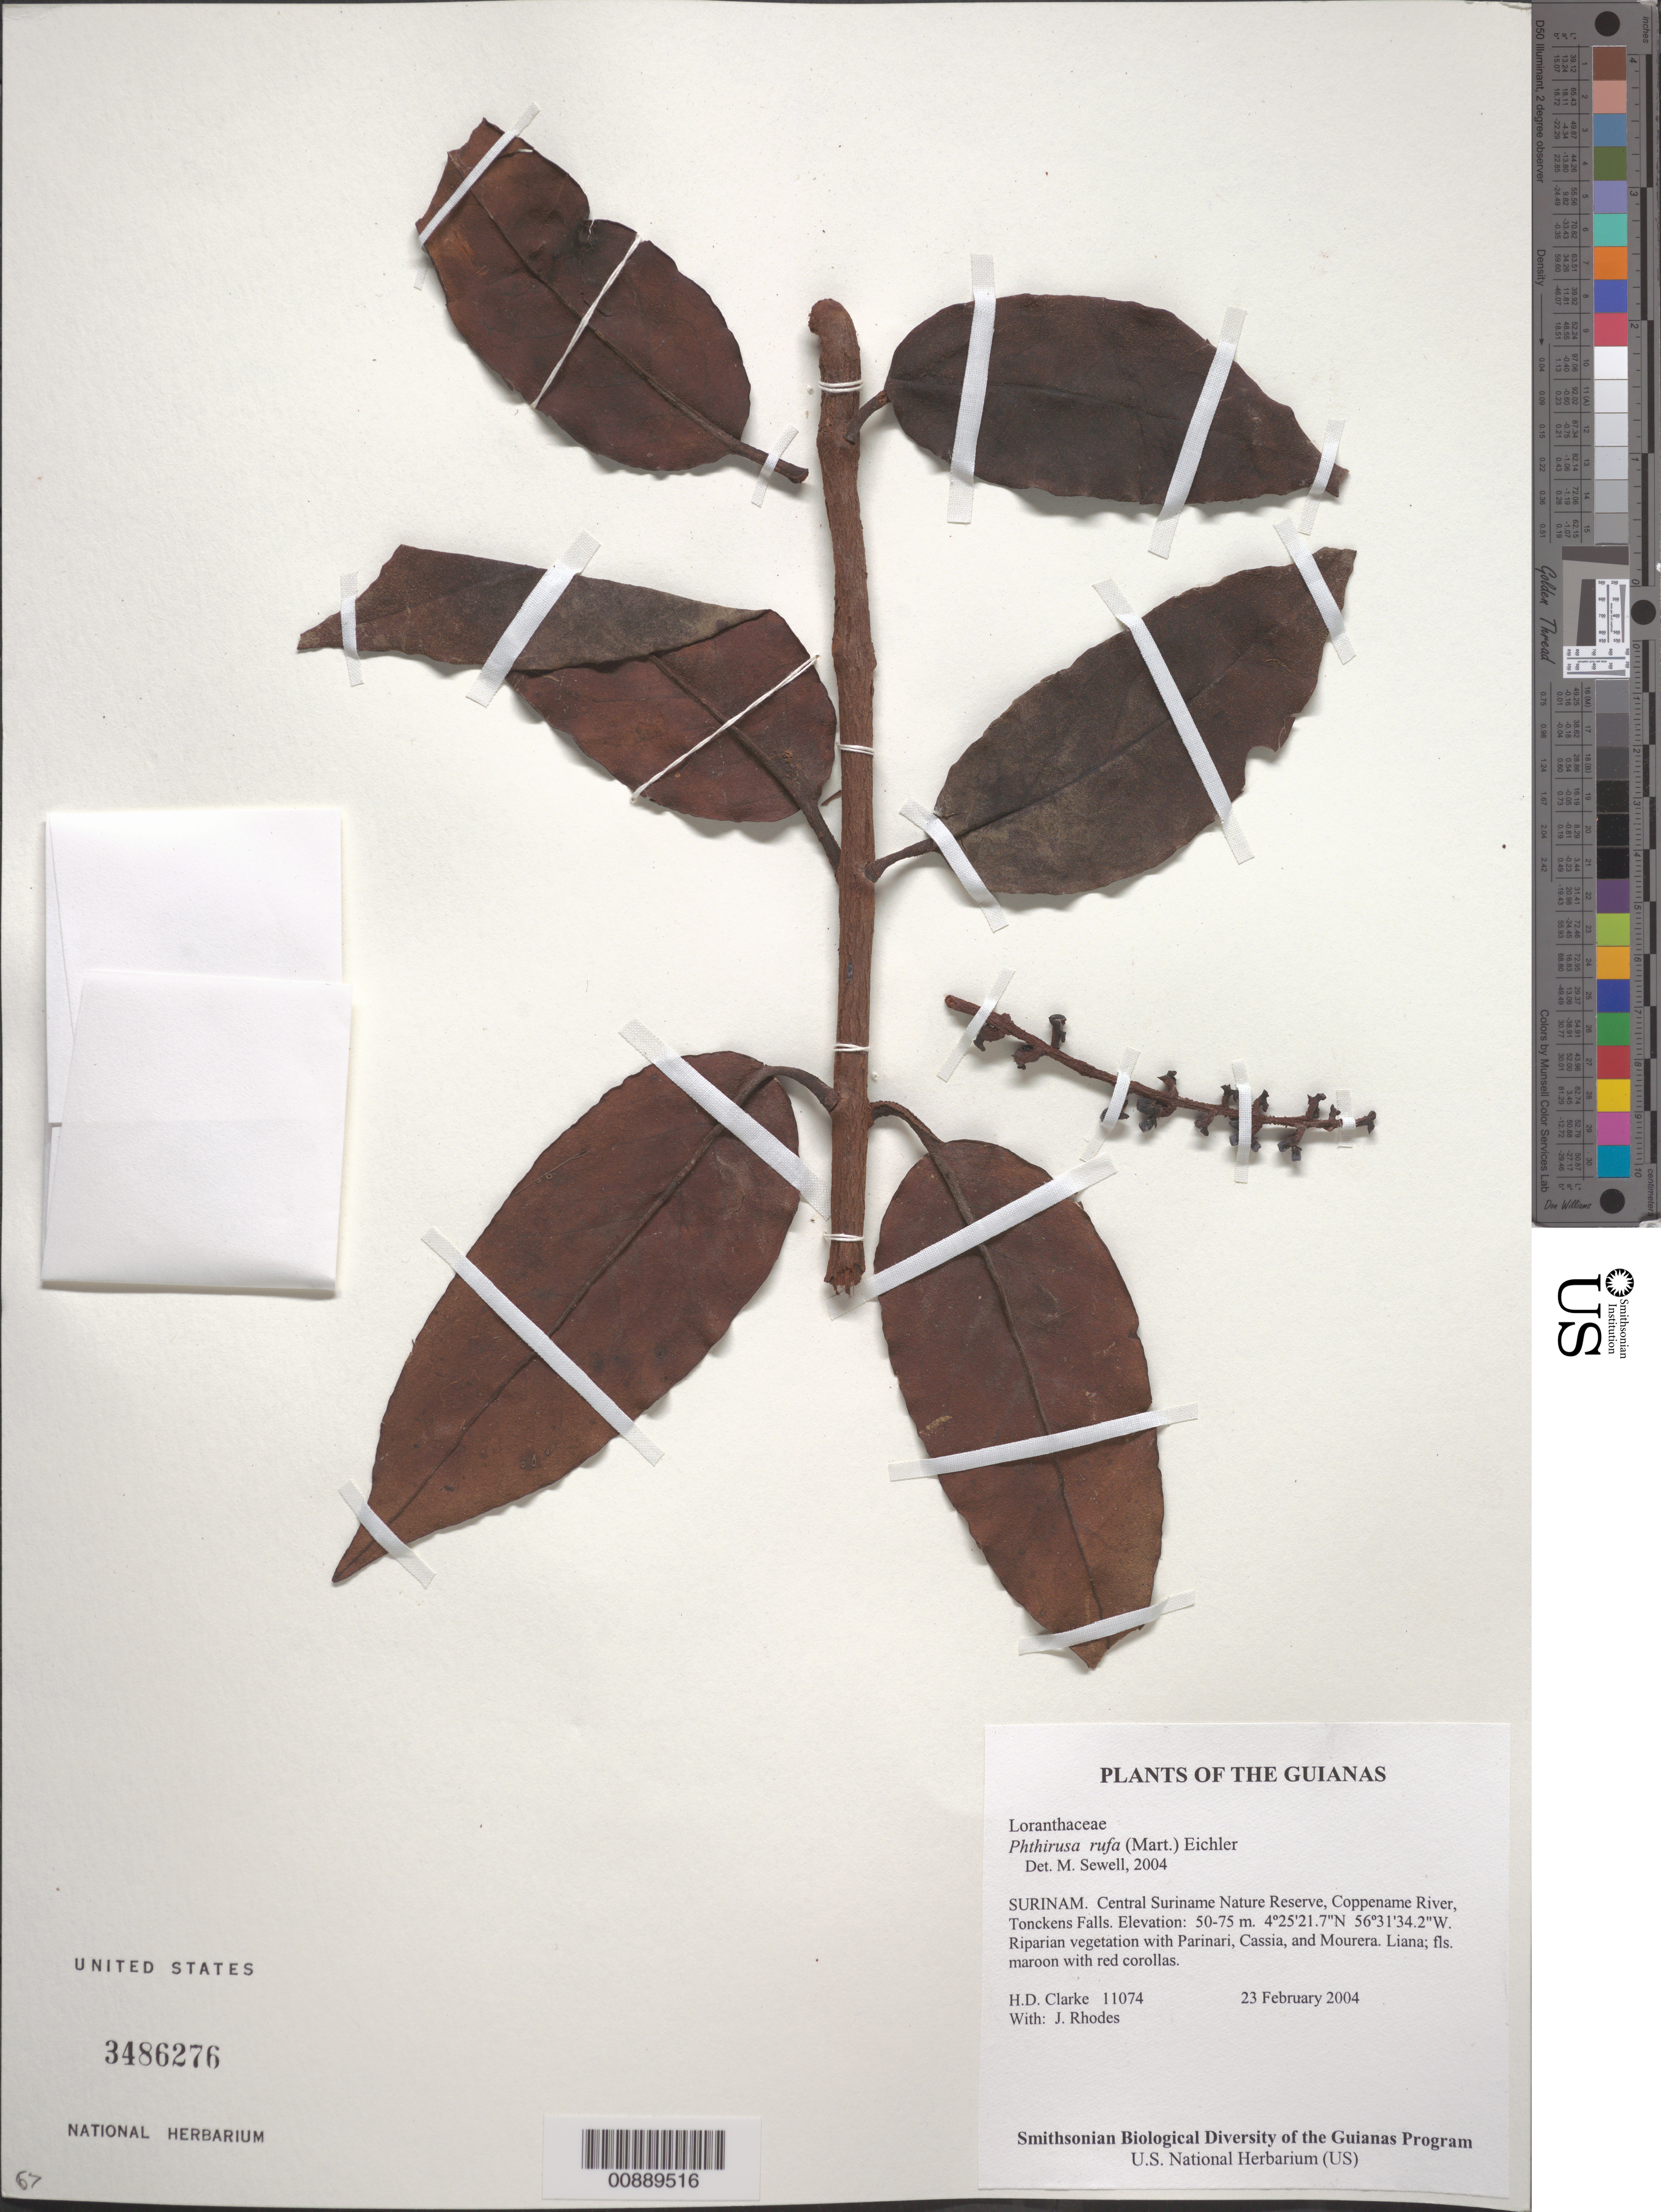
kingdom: Plantae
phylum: Tracheophyta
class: Magnoliopsida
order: Santalales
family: Loranthaceae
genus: Phthirusa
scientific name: Phthirusa rufa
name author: (Mart.) Eichler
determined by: Sewell, M.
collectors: H. D. Clarke & J. Rhodes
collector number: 11074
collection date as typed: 23 February 2004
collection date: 2004-02-23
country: Suriname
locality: Central Suriname Nature Reserve, Coppename River, Tonckens Falls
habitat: Riparian vegetation with Parinari, Cassia, and Mourera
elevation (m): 50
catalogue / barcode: US 3486276